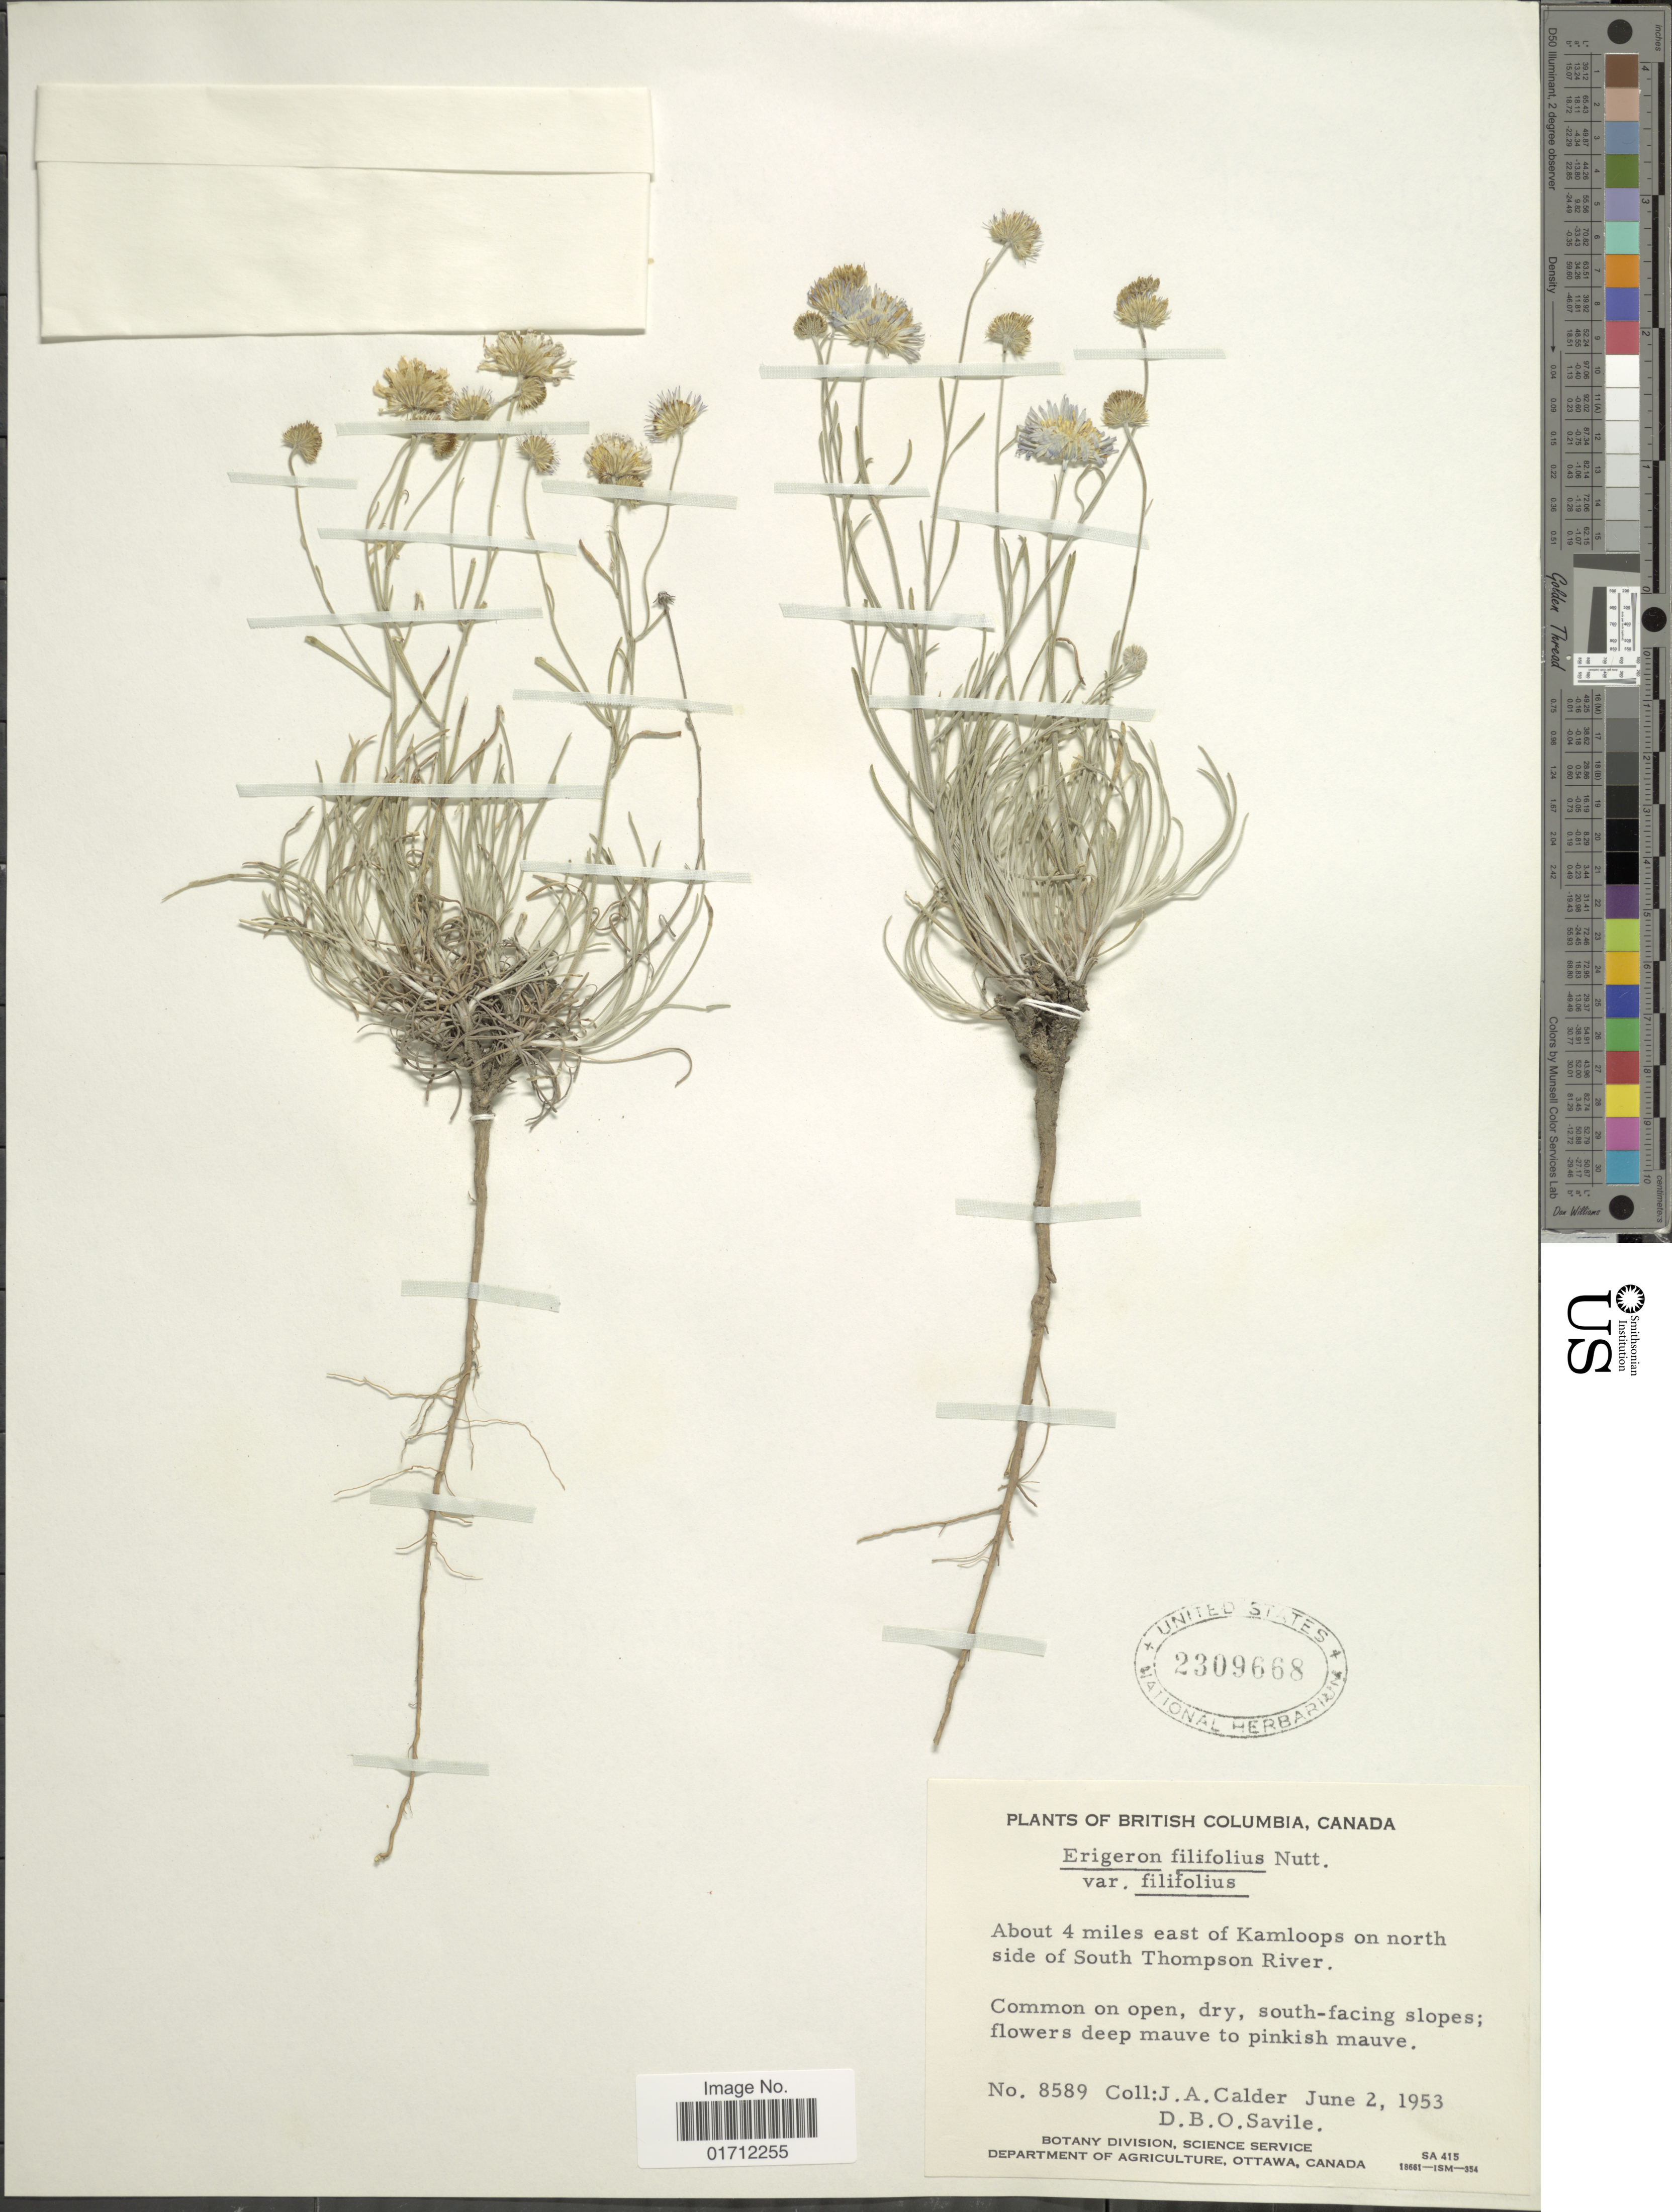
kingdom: Plantae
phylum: Tracheophyta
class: Magnoliopsida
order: Asterales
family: Asteraceae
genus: Erigeron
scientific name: Erigeron filifolius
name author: (Hook.) Nutt.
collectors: J. A. Calder & D. Savile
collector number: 8589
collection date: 1953-06-02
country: Canada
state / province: British Columbia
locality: About 4 miles east of Kamloops on north side of South Thompson River.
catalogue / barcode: US 2309668